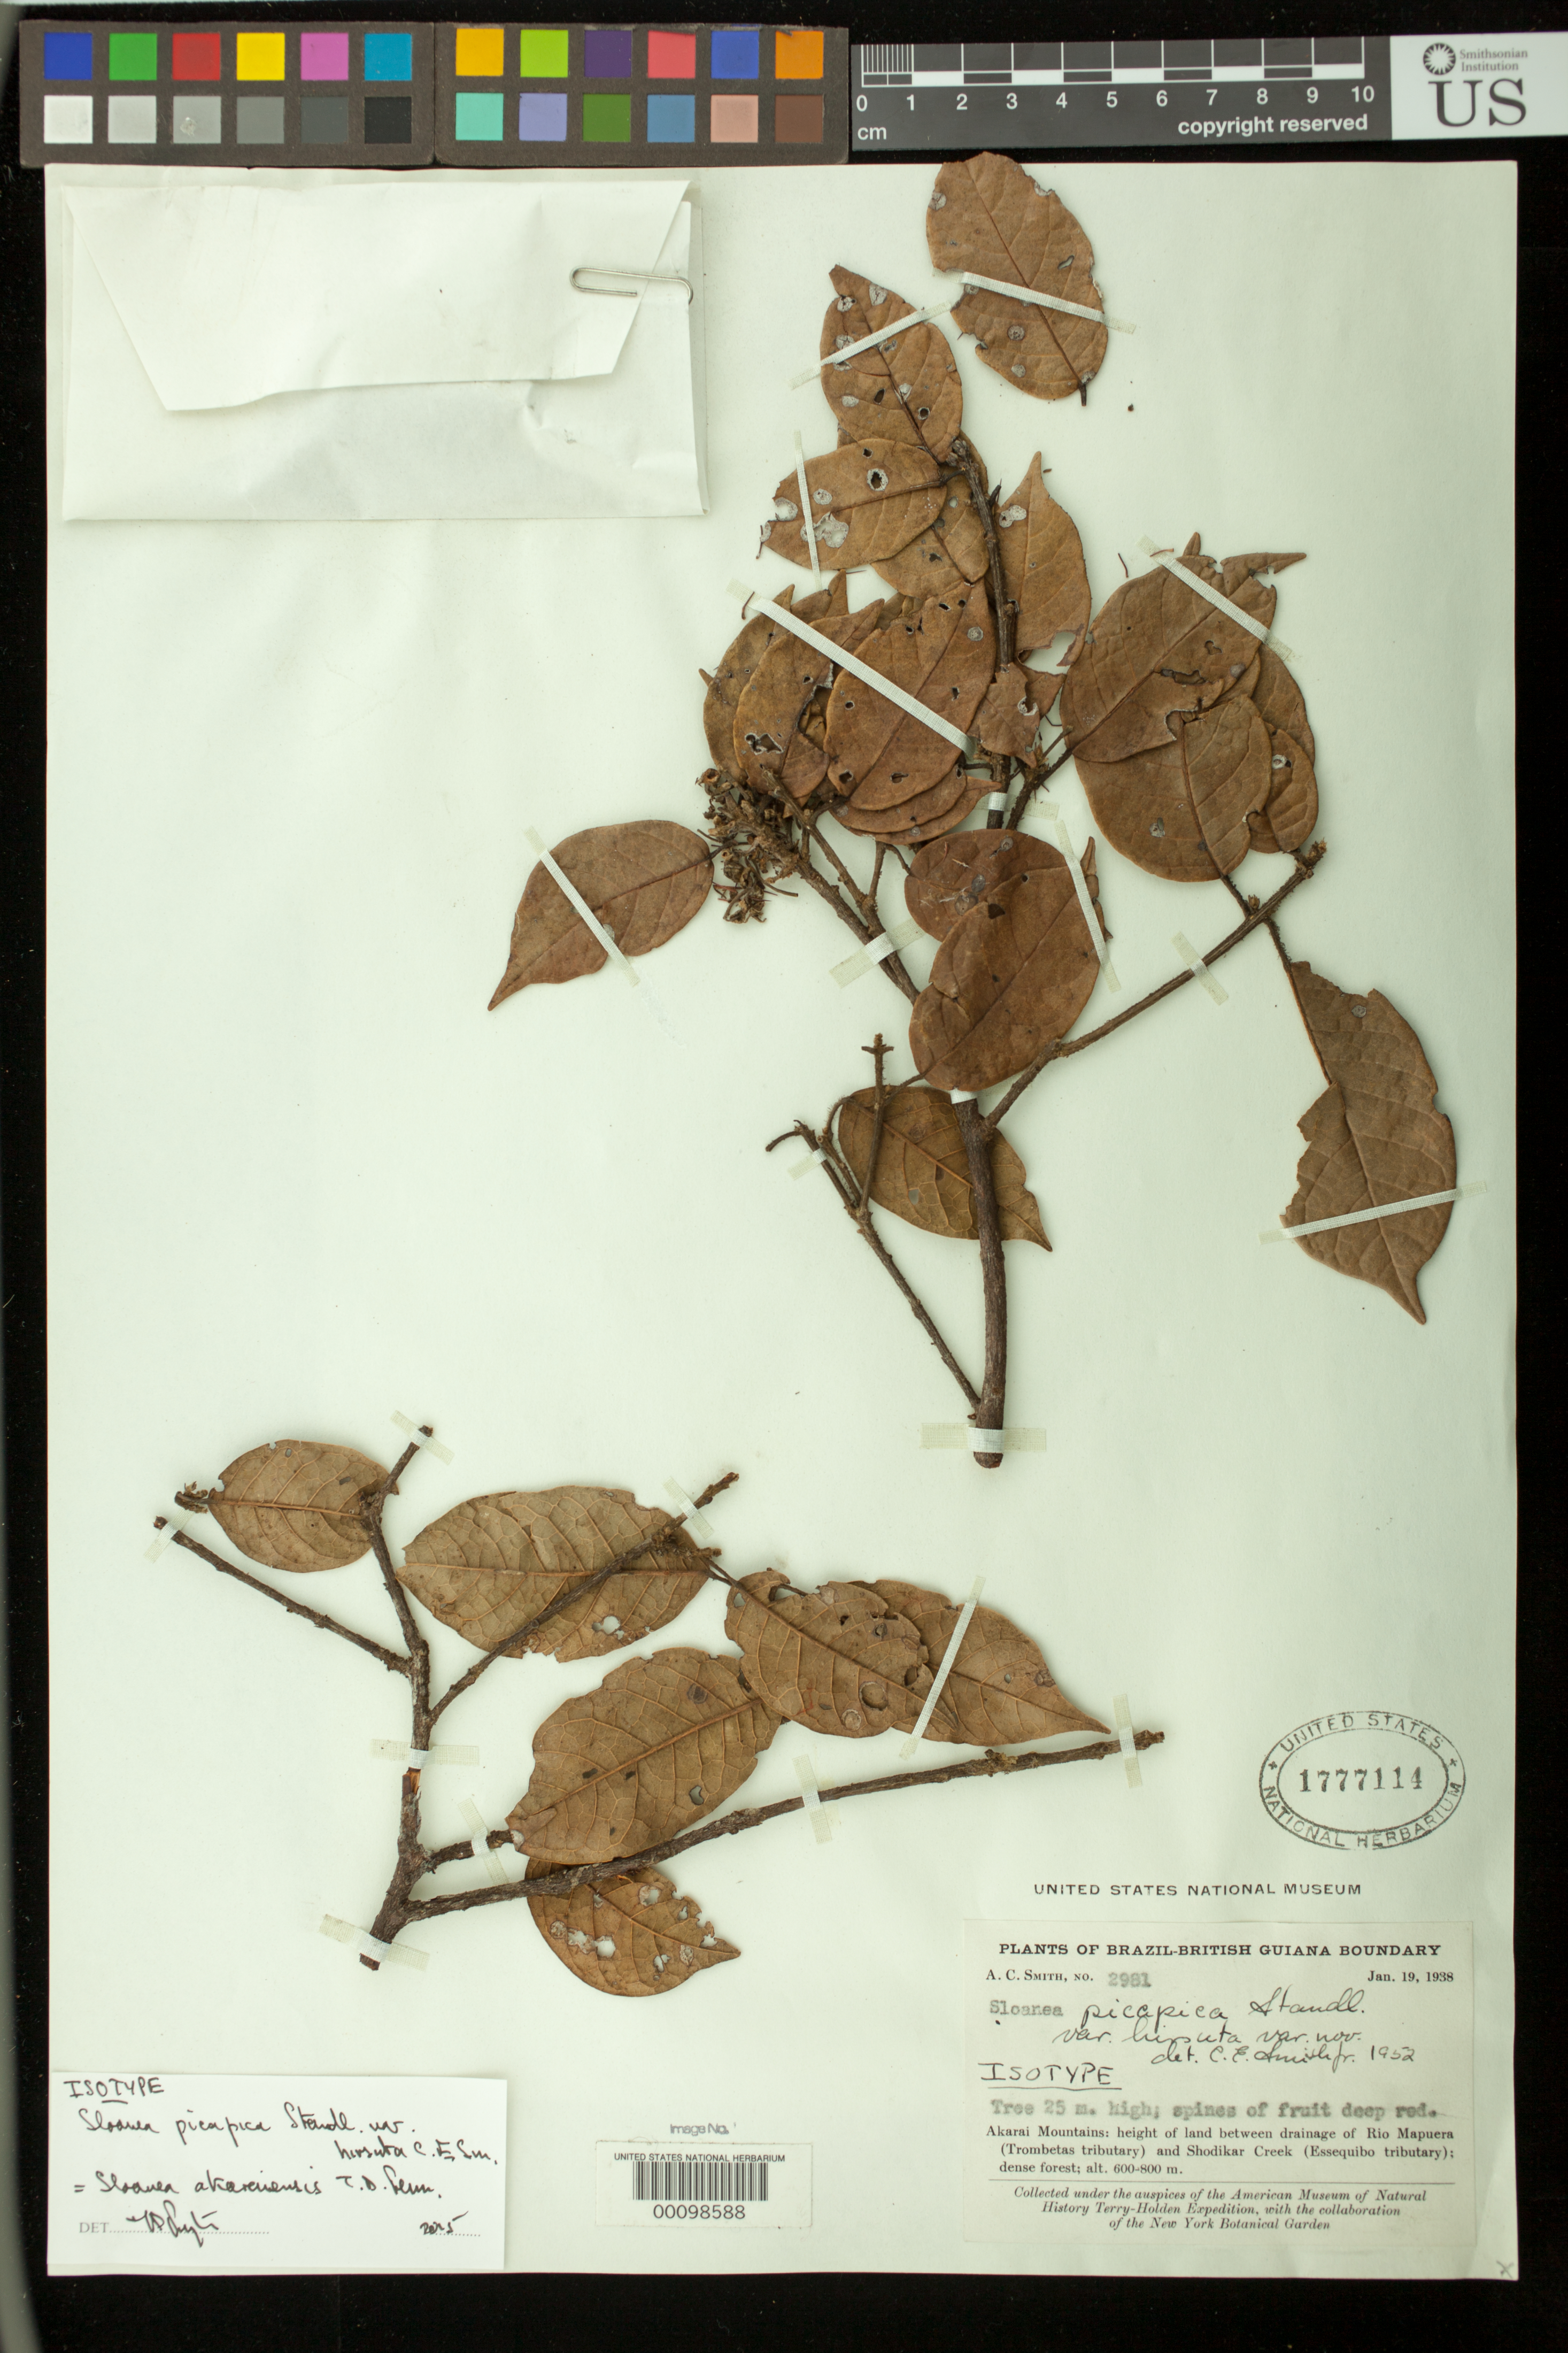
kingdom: Plantae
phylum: Tracheophyta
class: Magnoliopsida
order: Oxalidales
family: Elaeocarpaceae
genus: Sloanea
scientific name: Sloanea picapica var. hirsuta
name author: Earle Sm.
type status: Isotype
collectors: A. C. Smith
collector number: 2981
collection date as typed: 19 Jan 1938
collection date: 1938-01-19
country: Guyana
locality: Brazil-British Guiana bounday. Akarai Mountains: height of land between drainage of Rio Mapuera (Trombetas tributary) and Shodikar Creek (Essequibo tributary)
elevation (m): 600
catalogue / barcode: US 1777114